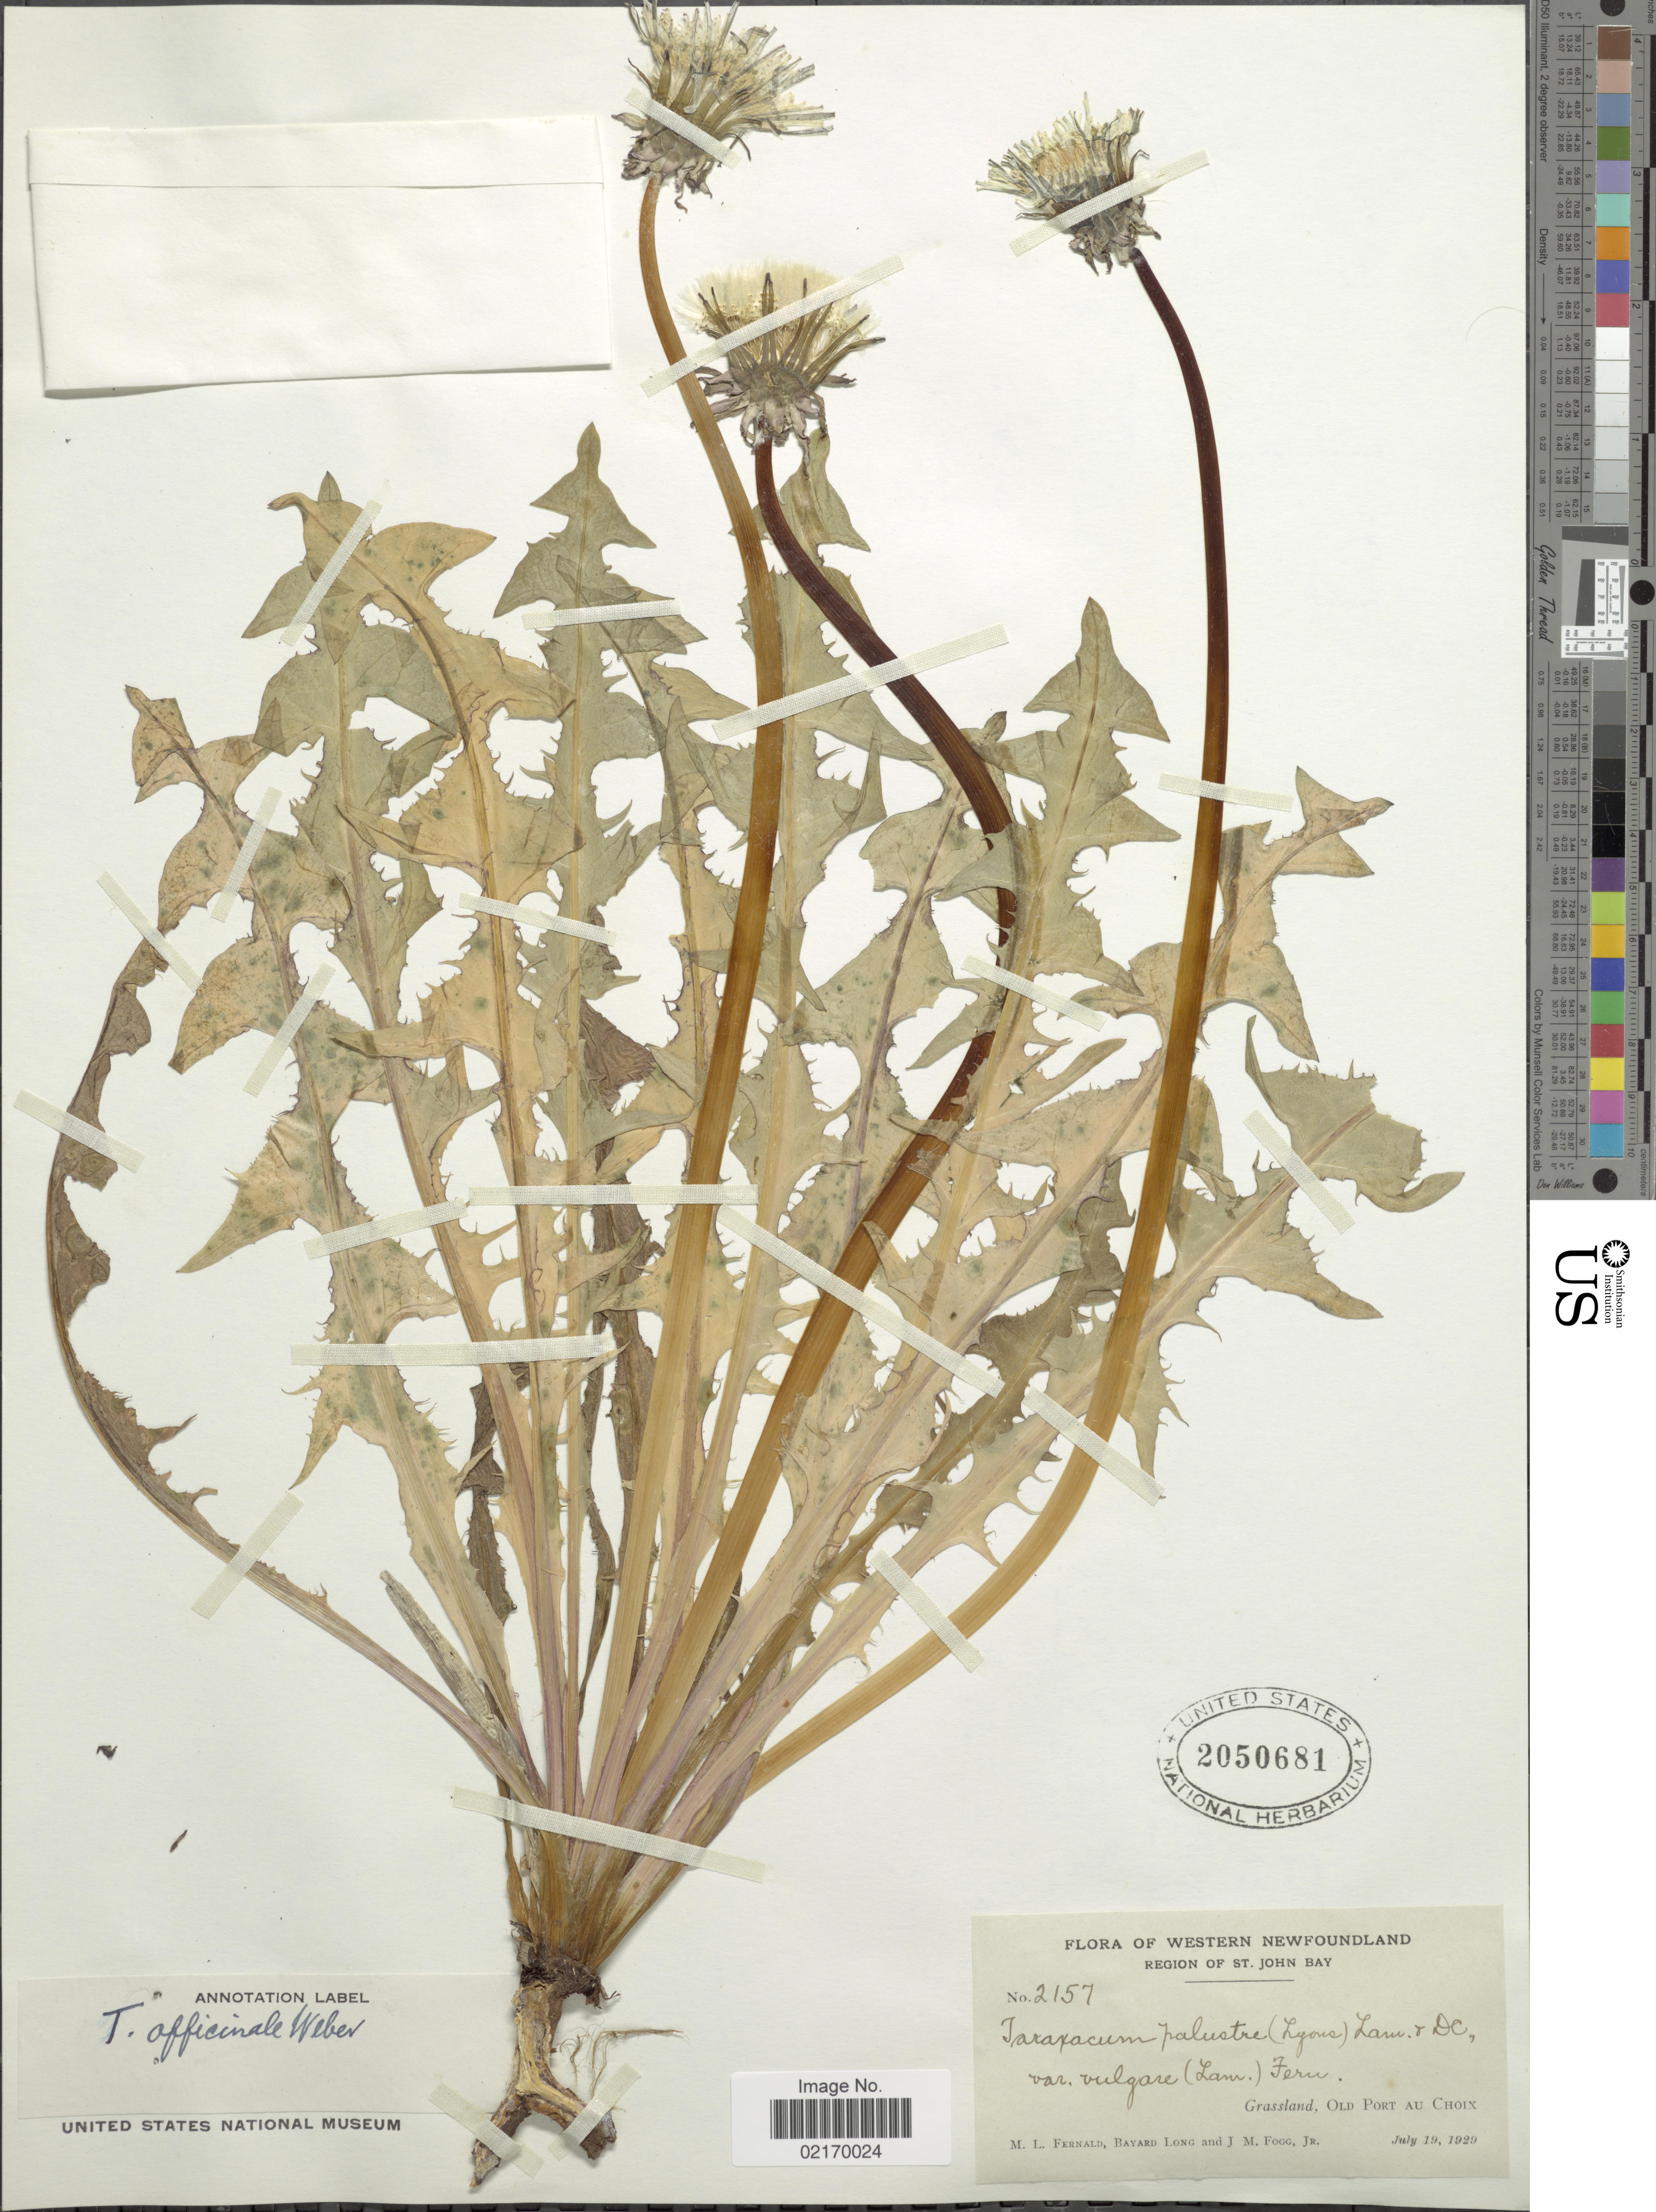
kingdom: Plantae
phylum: Tracheophyta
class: Magnoliopsida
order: Asterales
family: Asteraceae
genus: Taraxacum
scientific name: Taraxacum officinale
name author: G.H. Weber ex F.H. Wigg.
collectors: M. L. Fernald, B. Long & J. Fogg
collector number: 2157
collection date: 1929-07-19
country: Canada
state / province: Newfoundland and Labrador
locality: Western Newfoundland, region of St. John Bay, Grassland, Old Port Au Choix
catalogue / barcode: US 2050681